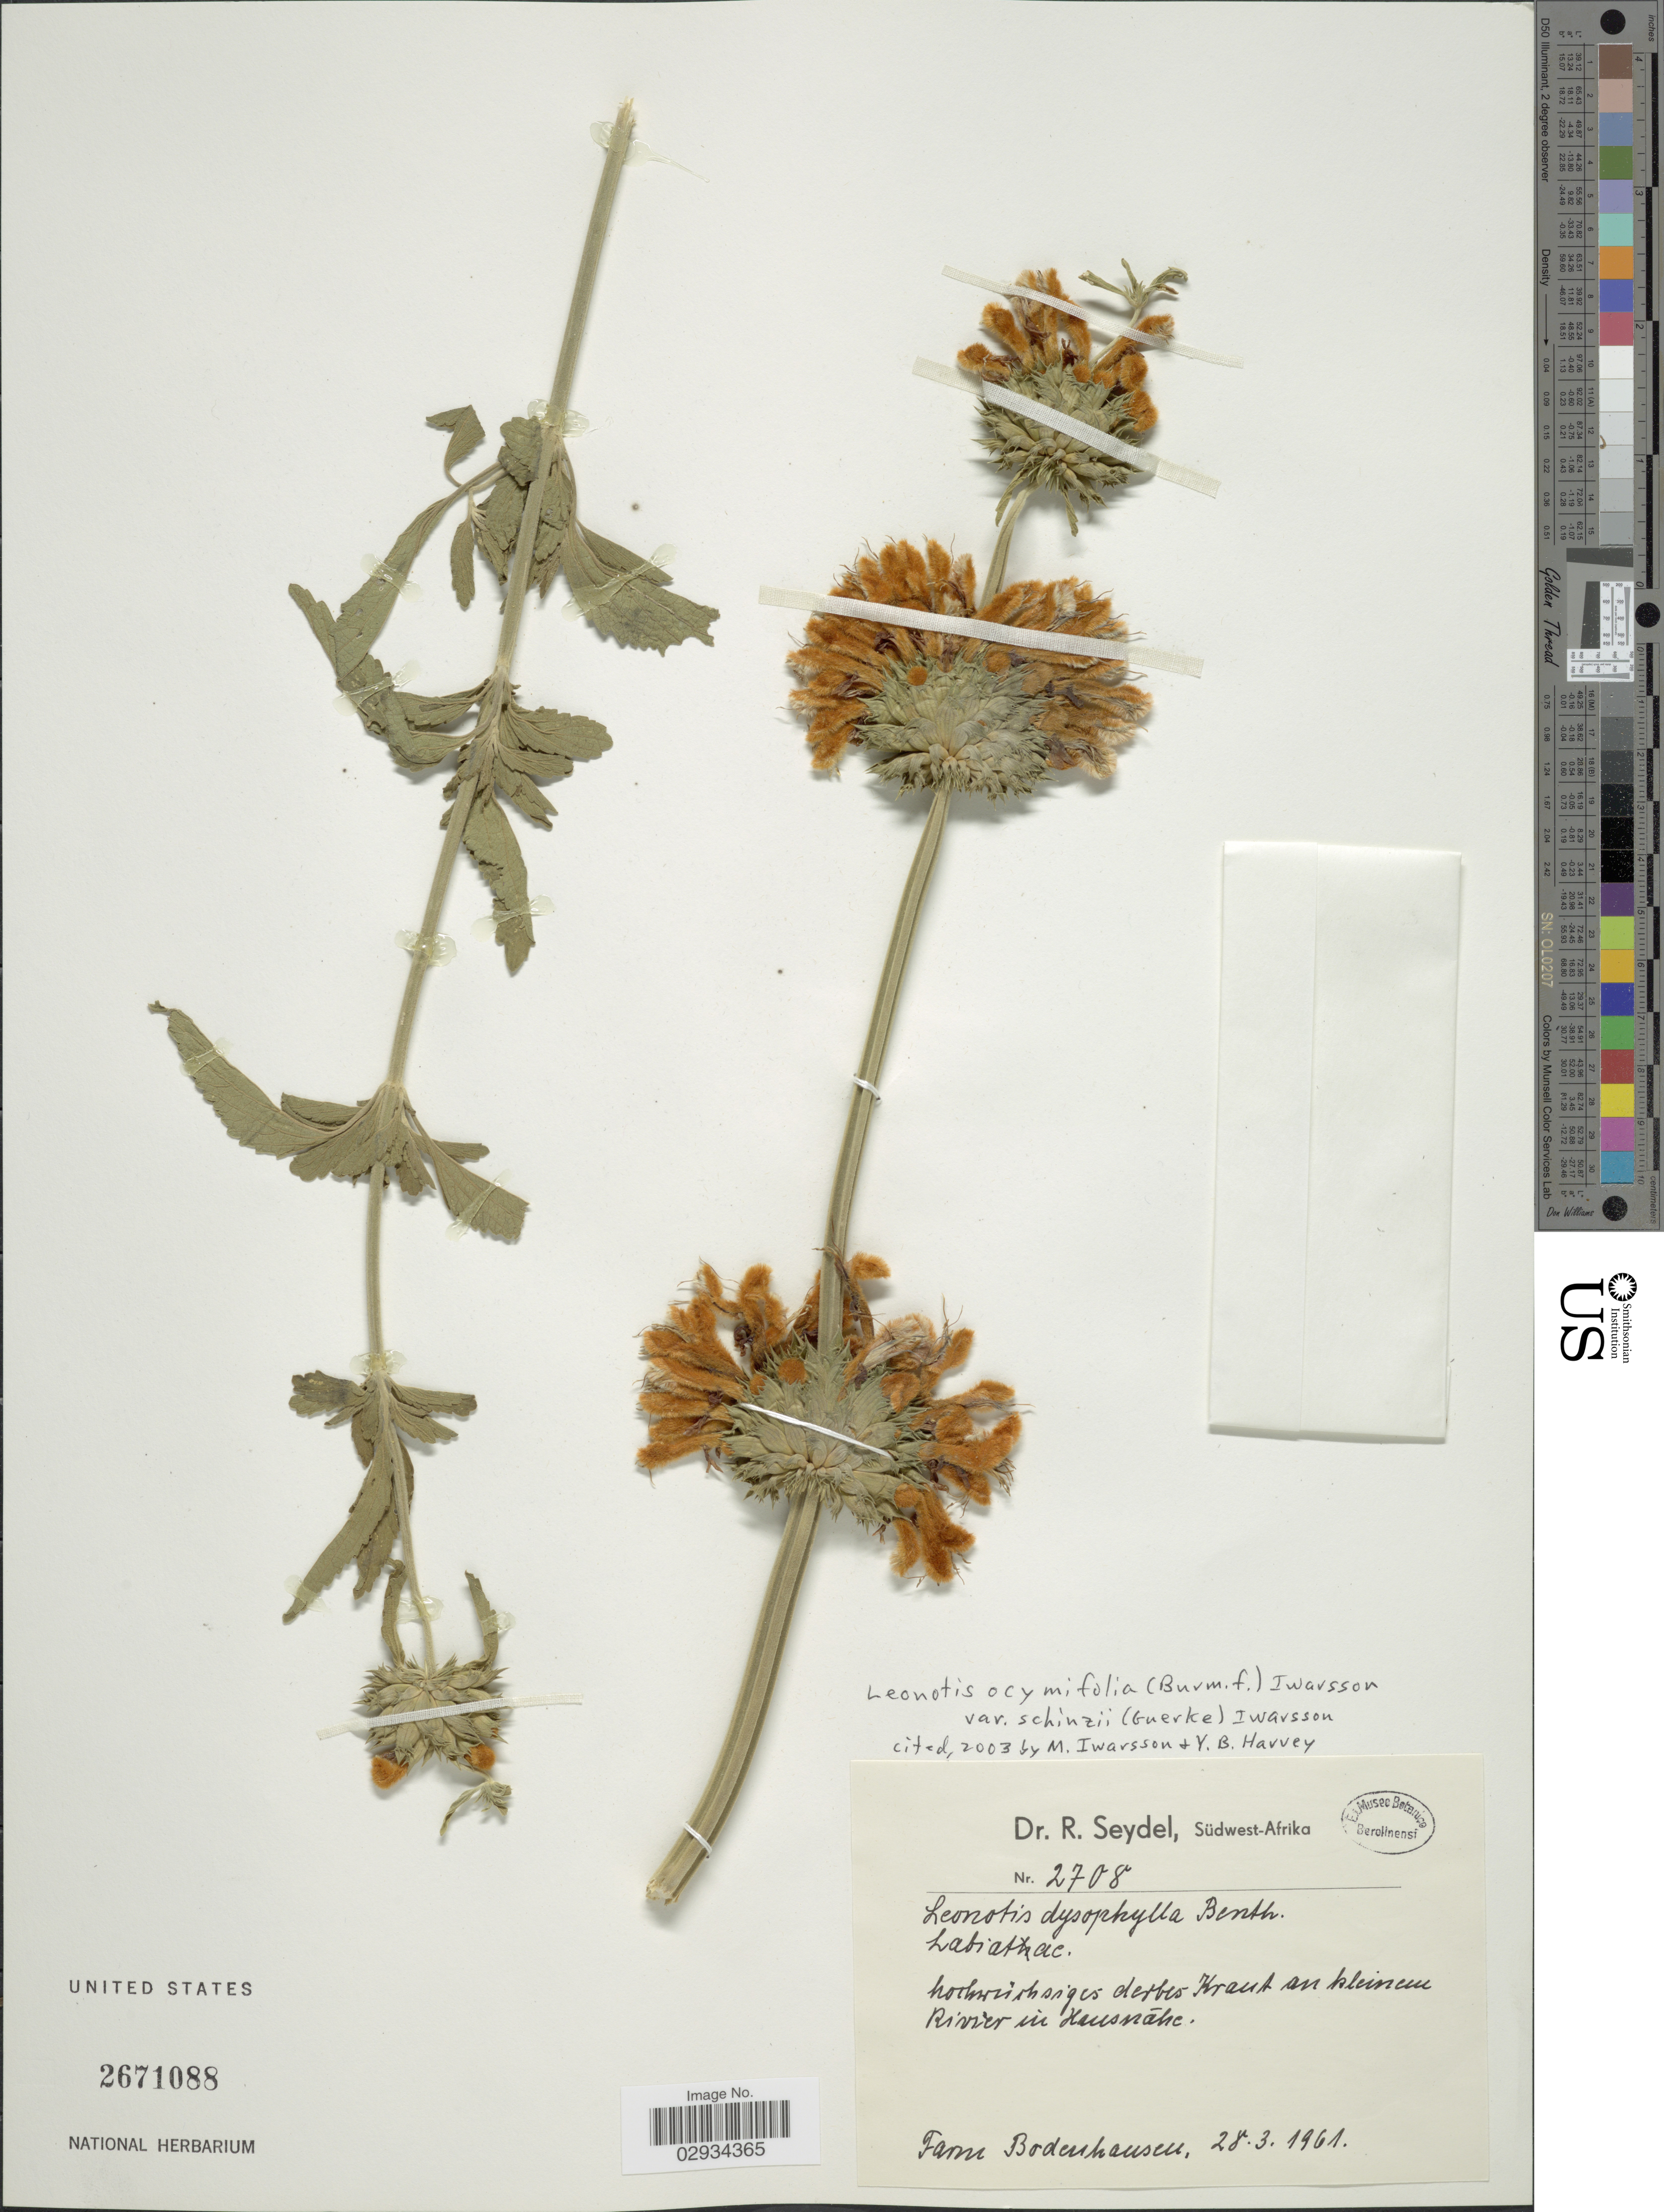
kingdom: Plantae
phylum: Tracheophyta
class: Magnoliopsida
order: Lamiales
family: Lamiaceae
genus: Leonotis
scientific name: Leonotis ocymifolia var. schinzii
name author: (Gürke) Iwarsson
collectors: R. Seydel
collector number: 2708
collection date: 1961-03-28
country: Namibia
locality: Südwest-Afrika. Farm Bodenhausen.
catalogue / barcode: US 2671088